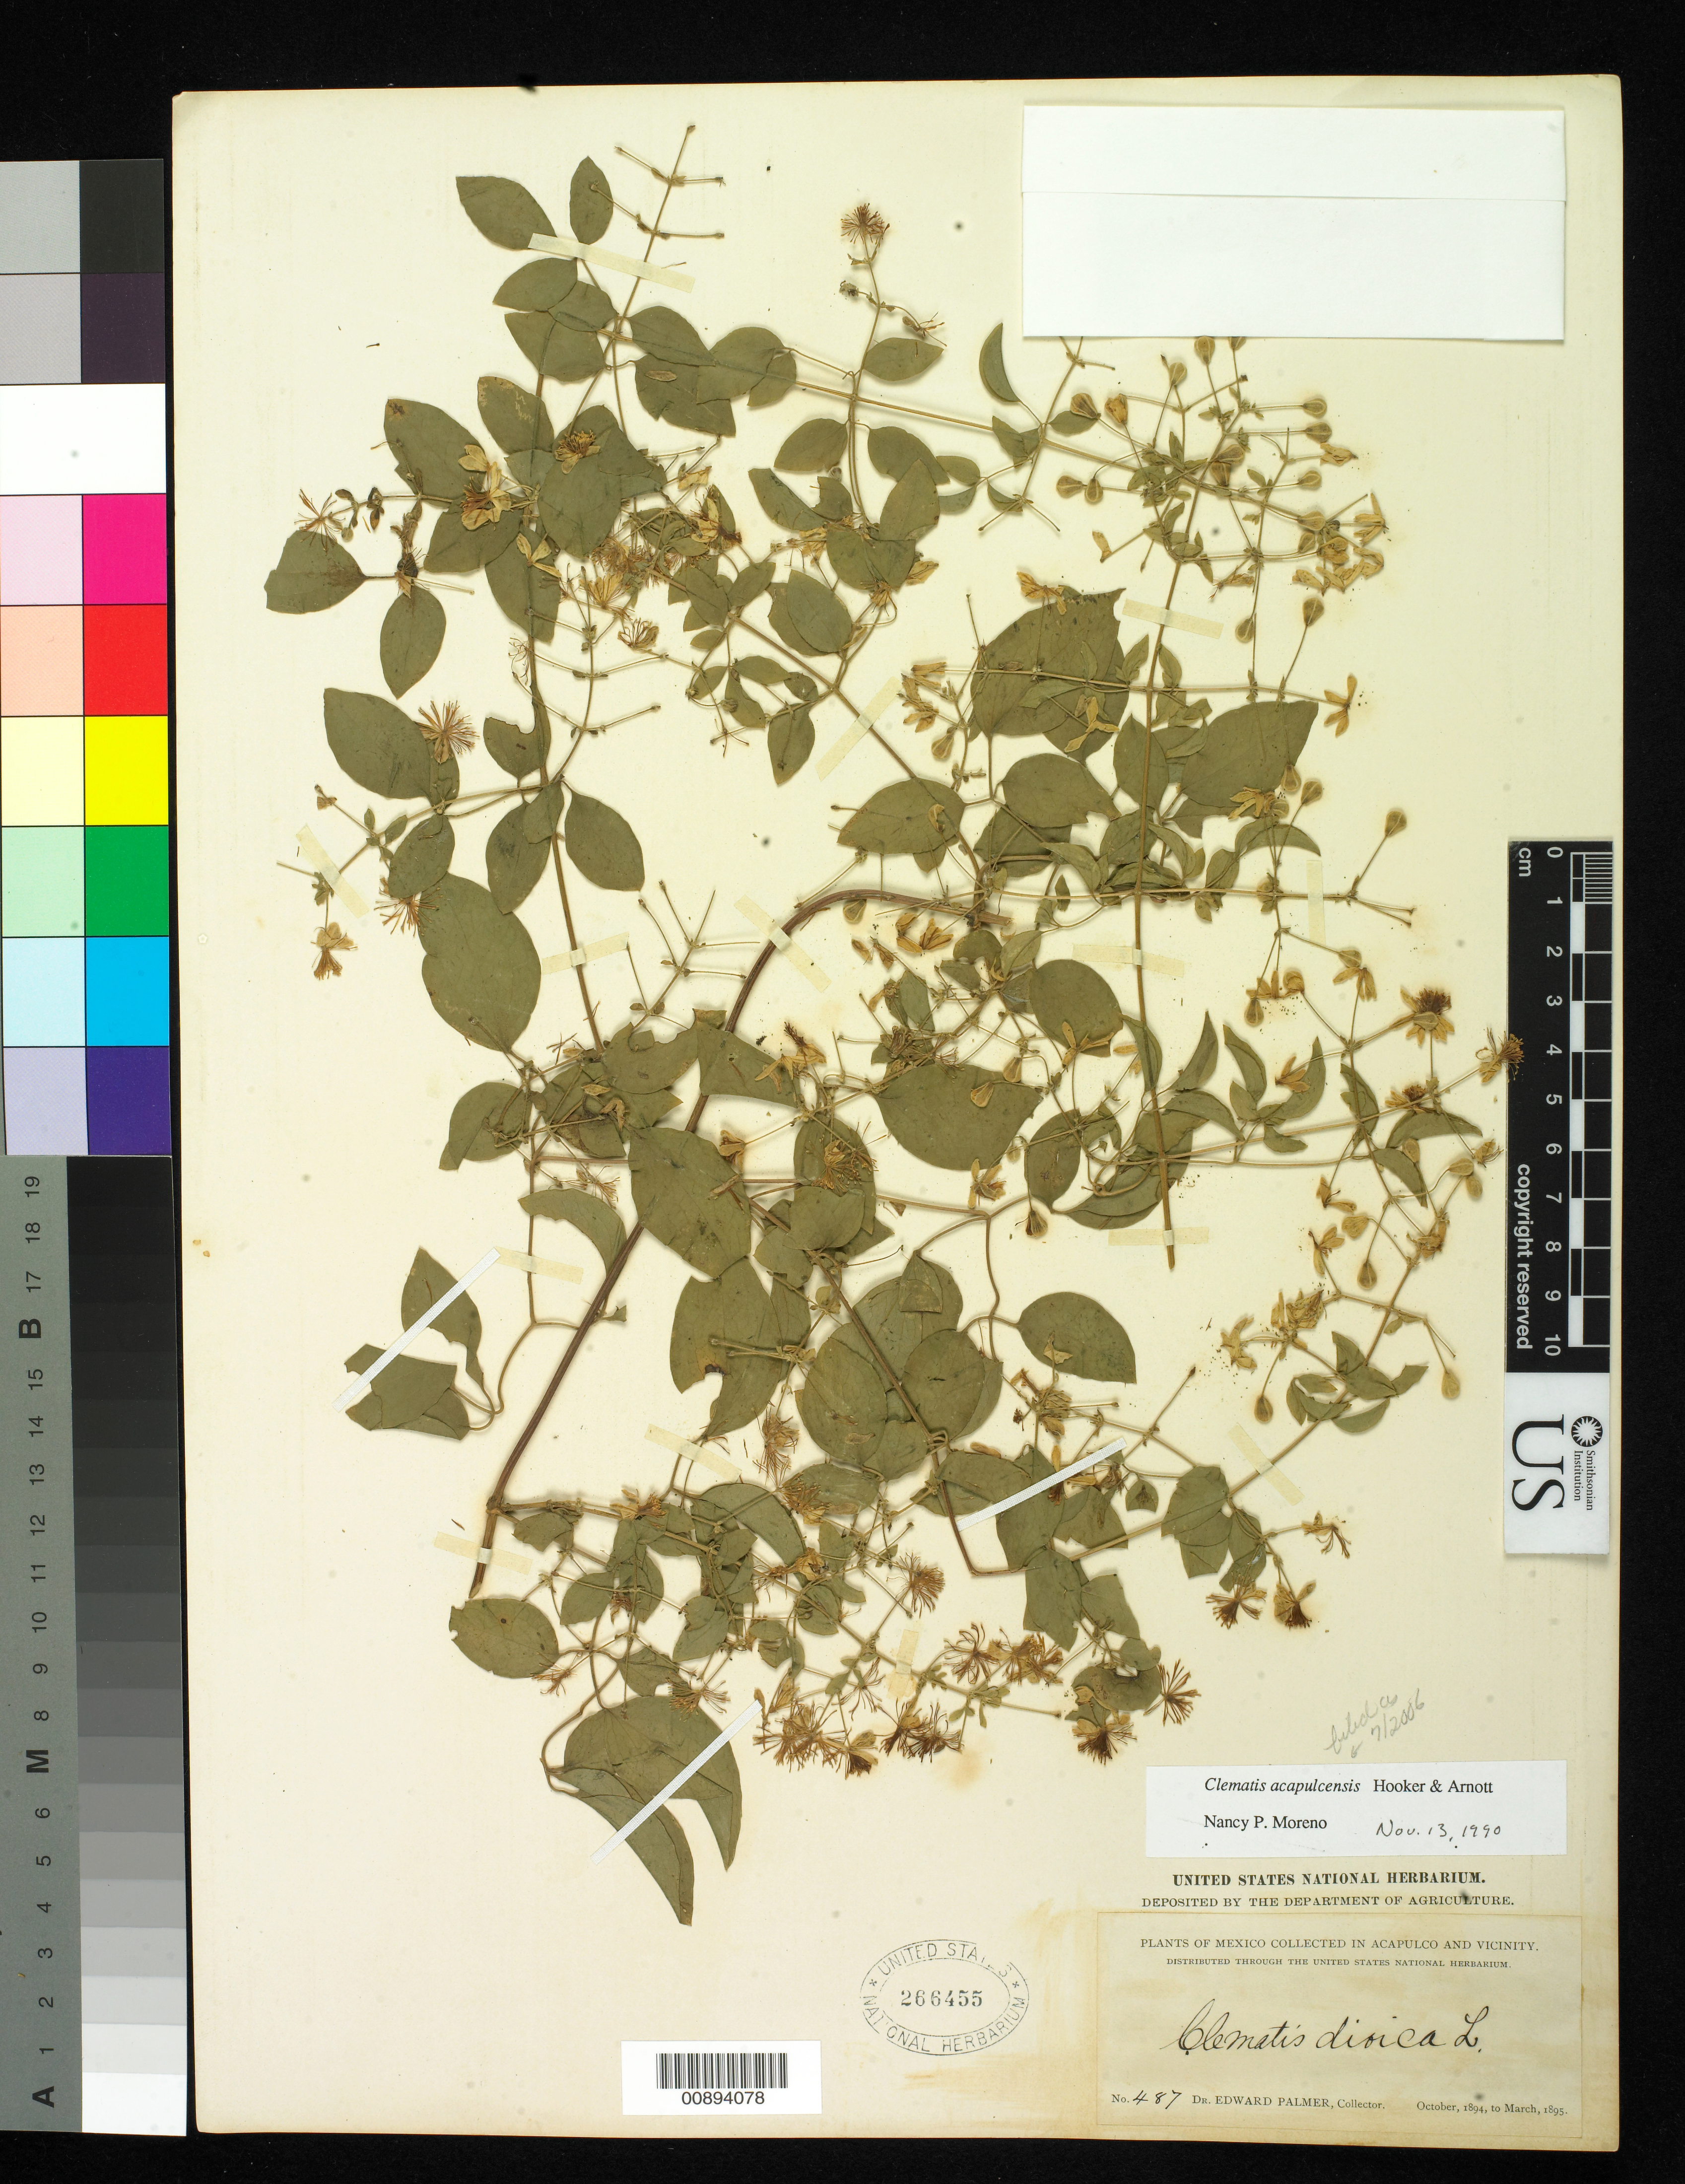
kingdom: Plantae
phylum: Tracheophyta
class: Magnoliopsida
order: Ranunculales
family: Ranunculaceae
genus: Clematis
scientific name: Clematis acapulcensis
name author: Hook. & Arn.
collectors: E. Palmer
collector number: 487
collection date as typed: Oct 1894 to -- Mar 1895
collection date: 1894-10/1895-03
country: Mexico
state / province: Guerrero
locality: Acapulco, Guerrero and vicinity.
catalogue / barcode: US 266455